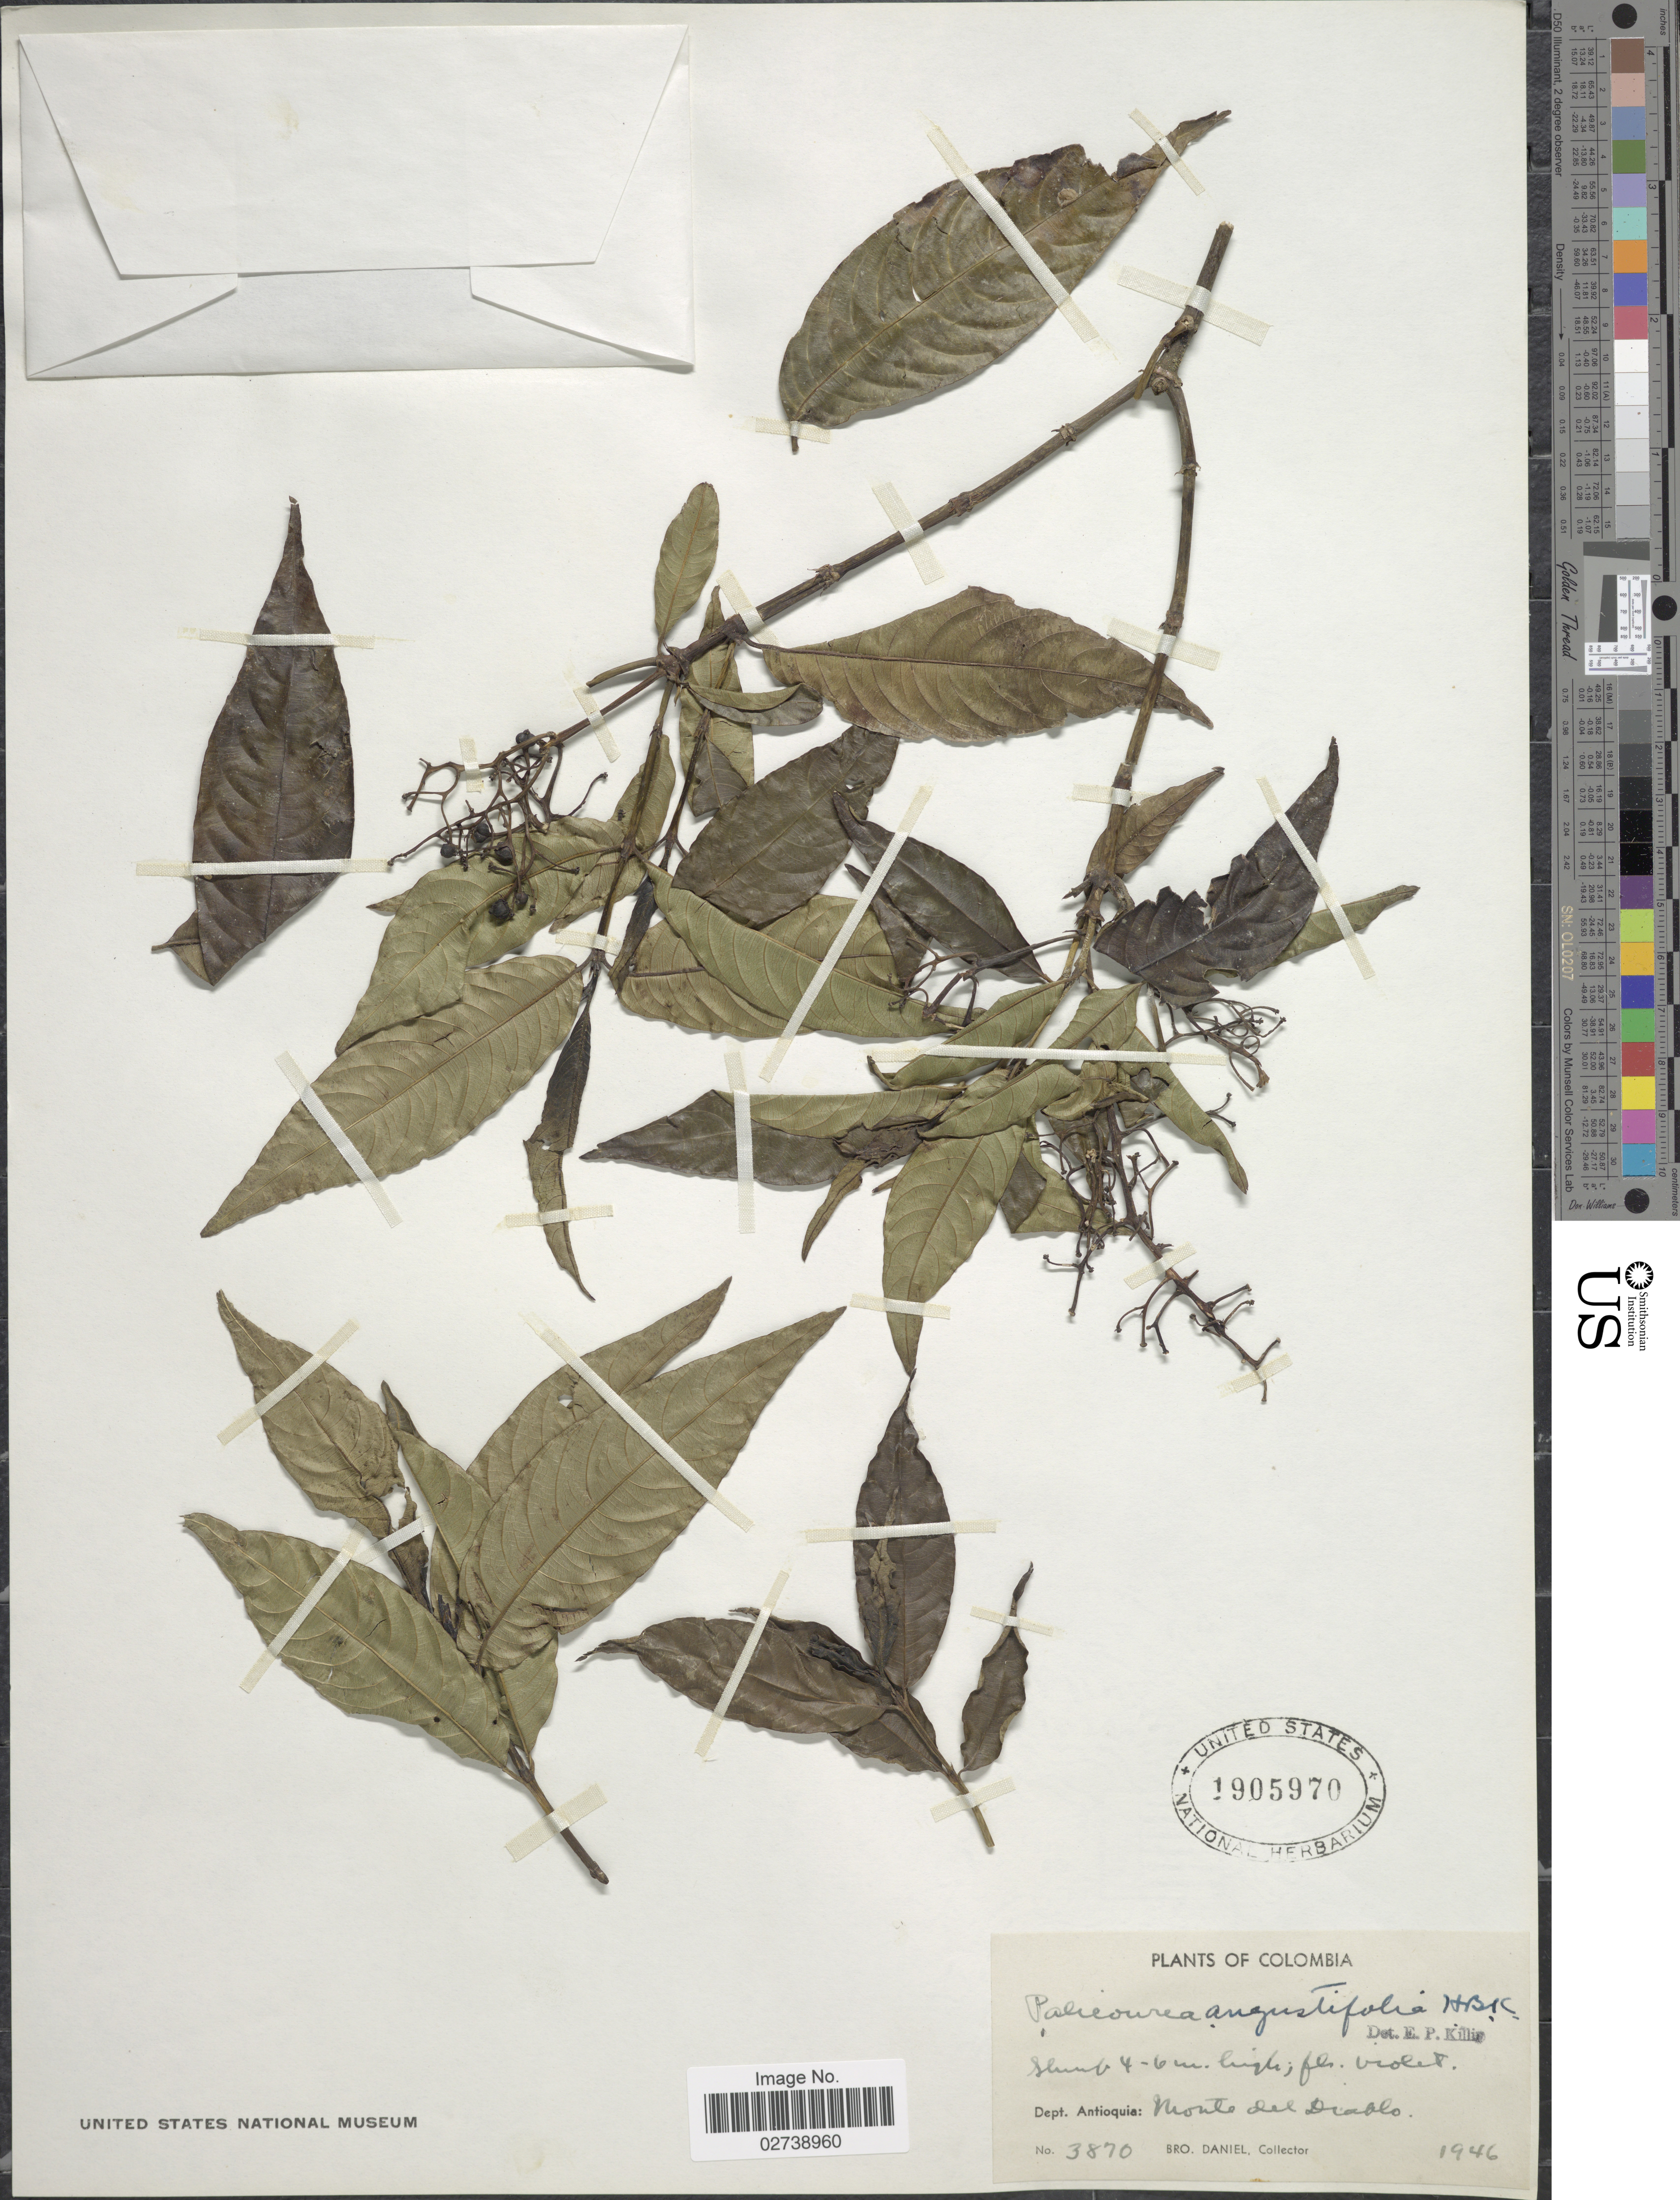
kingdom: Plantae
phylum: Tracheophyta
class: Magnoliopsida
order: Gentianales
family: Rubiaceae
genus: Palicourea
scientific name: Palicourea angustifolia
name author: Kunth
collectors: Bro. Daniel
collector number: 3870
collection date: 1946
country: Colombia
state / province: Antioquia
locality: Dept. Antioquia: Monte del Diablo.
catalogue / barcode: US 1905970